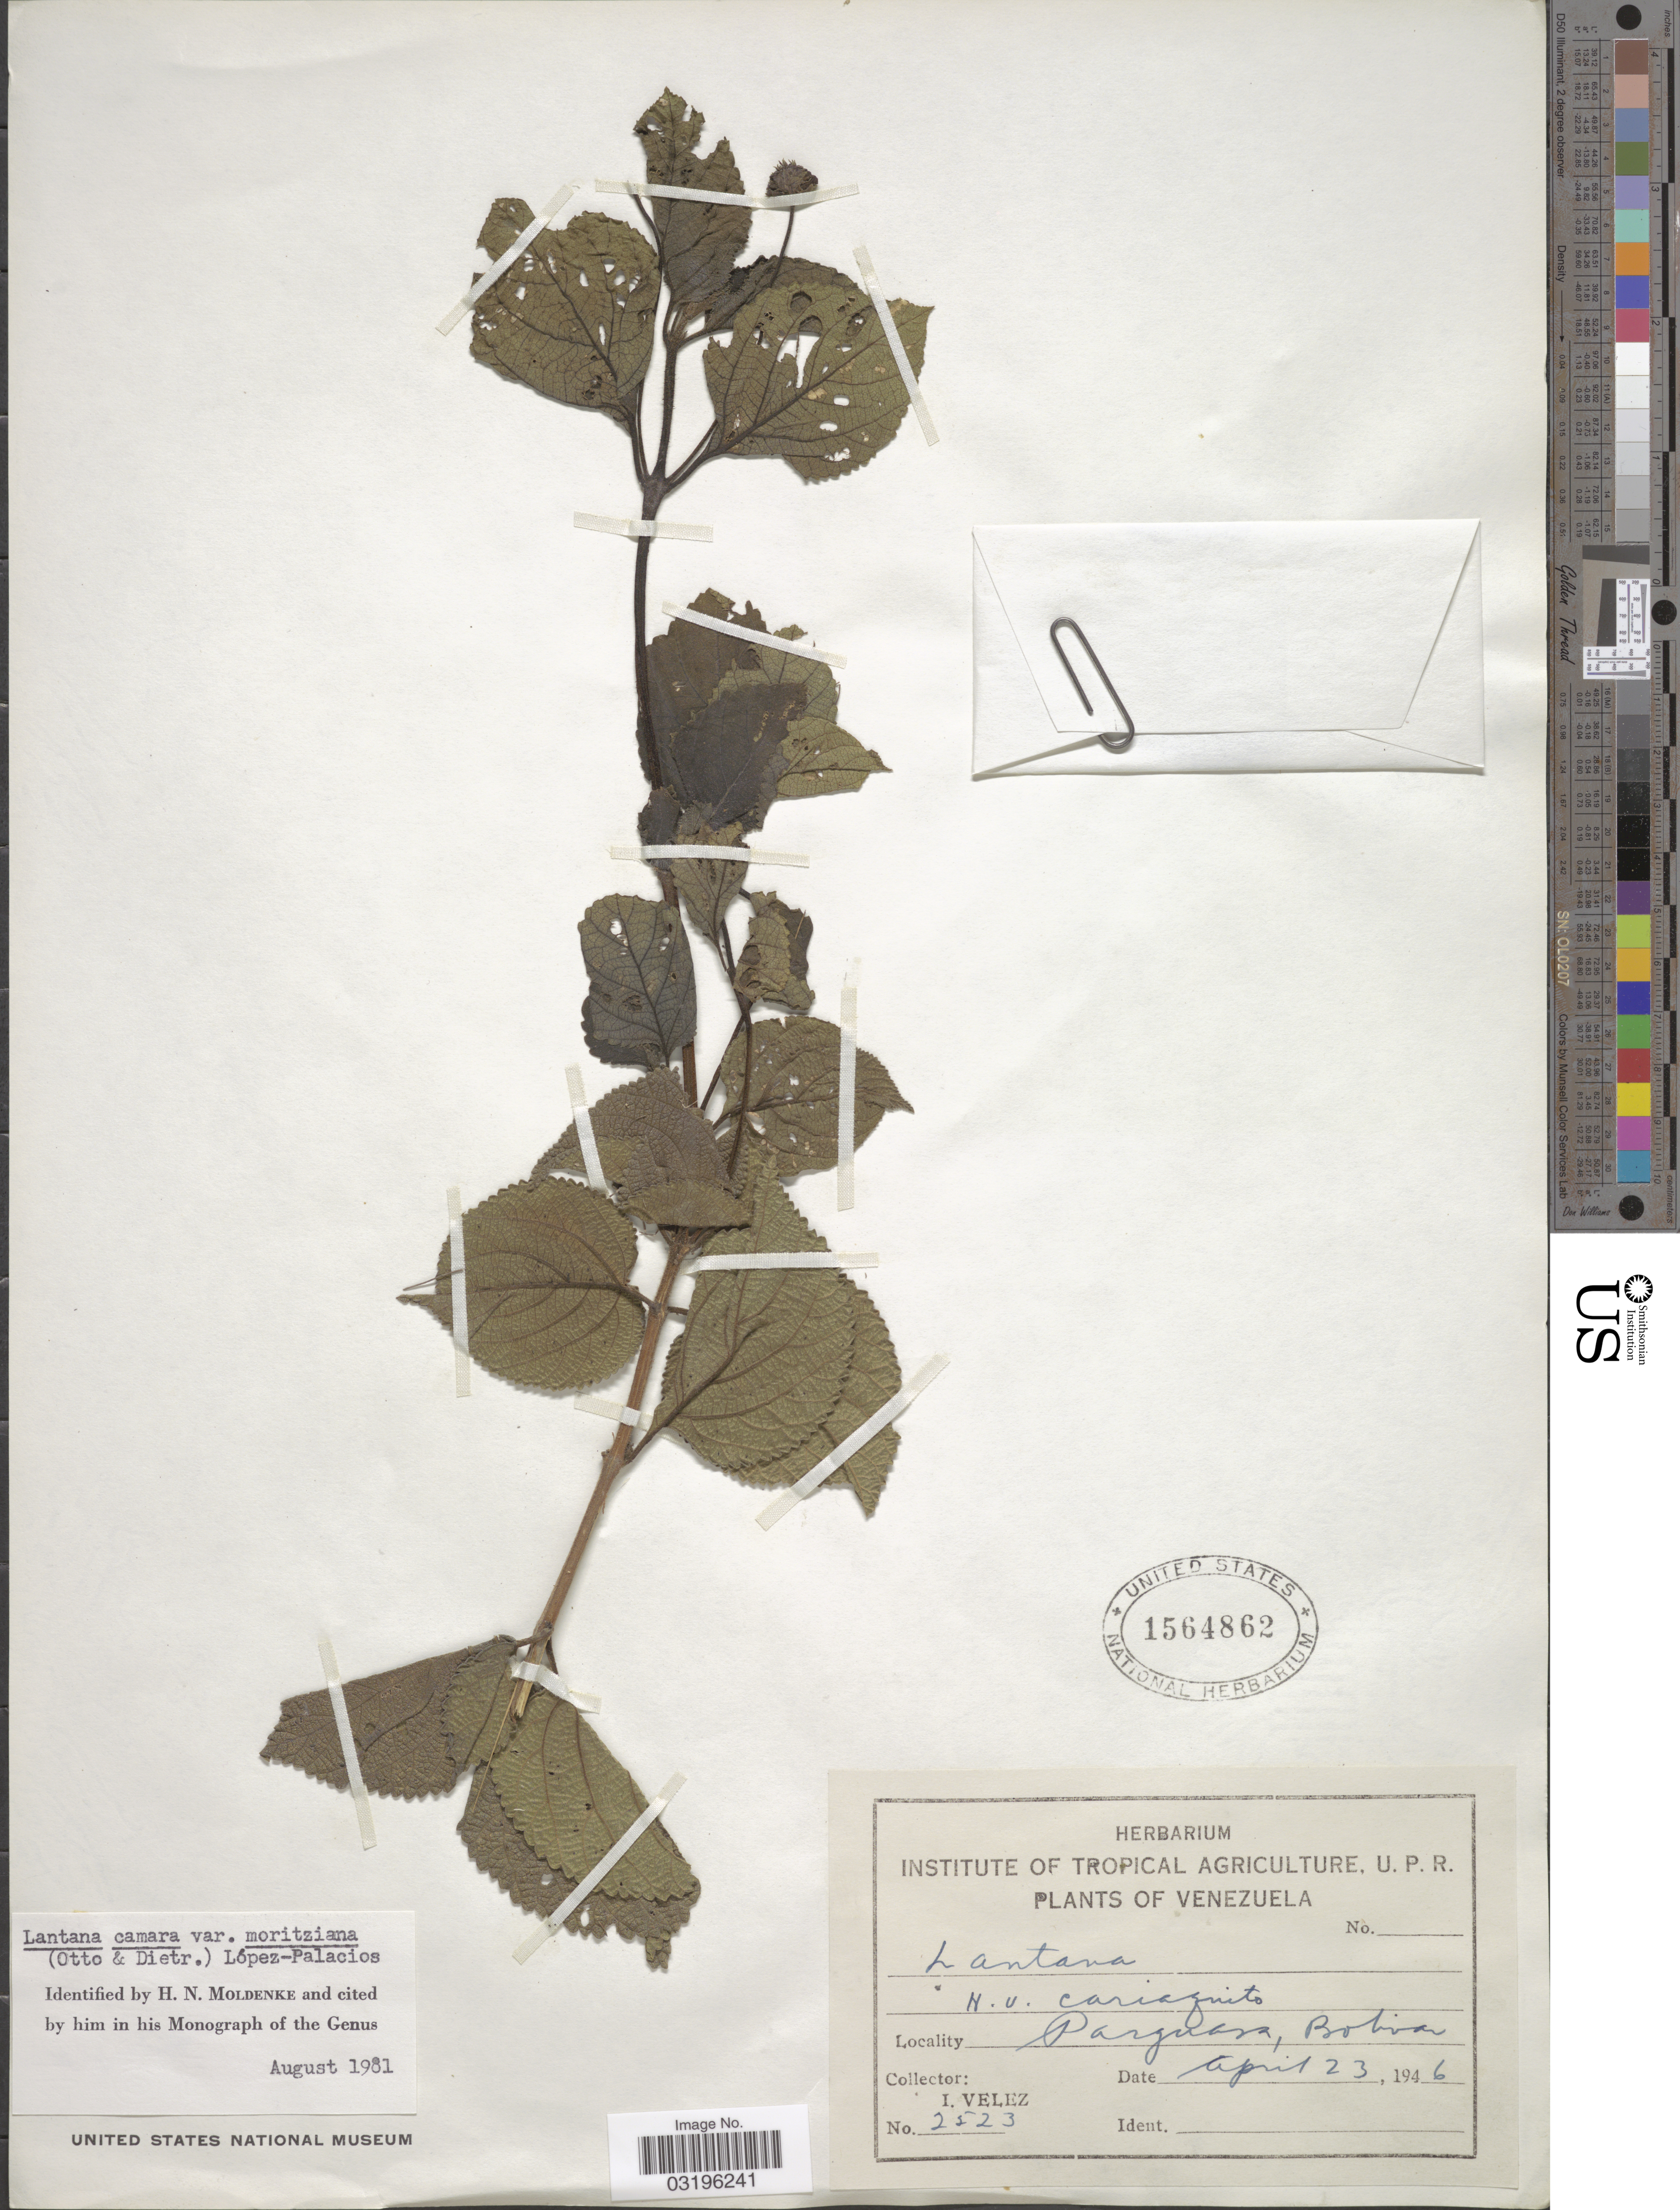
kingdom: Plantae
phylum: Tracheophyta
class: Magnoliopsida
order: Lamiales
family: Verbenaceae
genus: Lantana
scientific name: Lantana camara var. moritziana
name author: (Otto & A. Dietr.) López-Pal.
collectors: I. Velez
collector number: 2523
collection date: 1946-04-23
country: Venezuela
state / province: Bolivar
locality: Parguara [interpreted].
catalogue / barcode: US 1564862